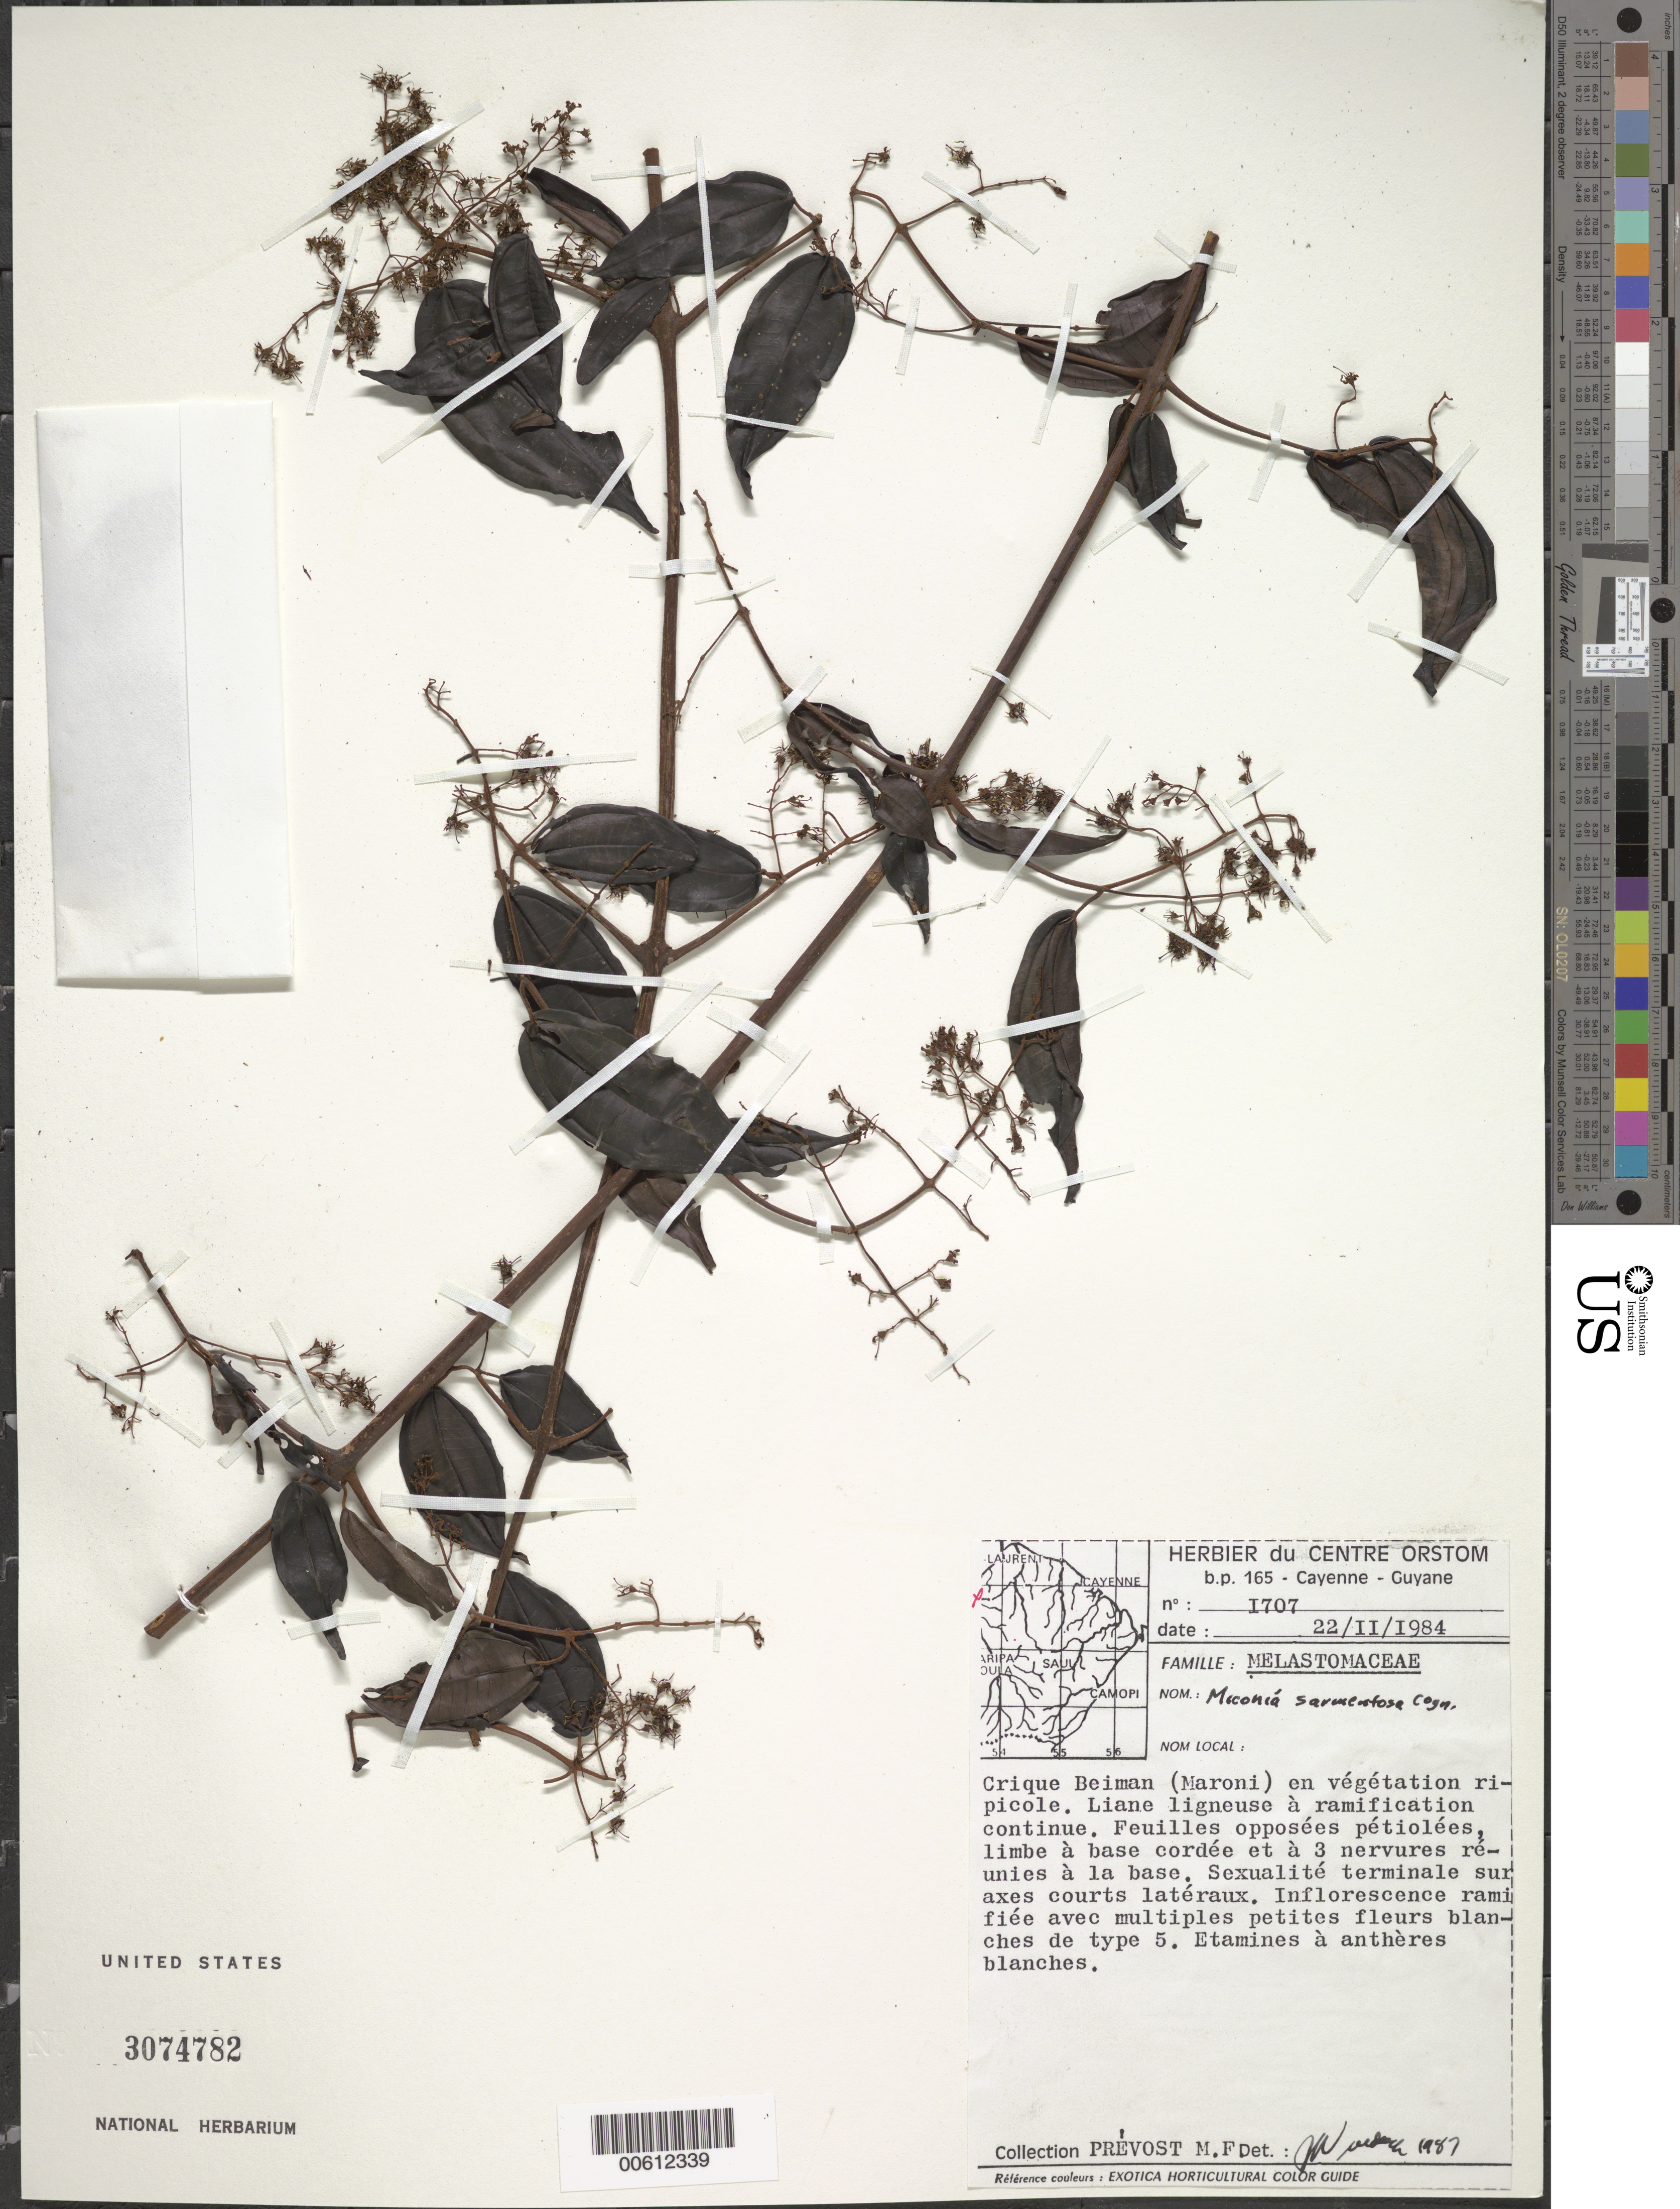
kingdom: Plantae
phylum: Tracheophyta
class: Magnoliopsida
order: Myrtales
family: Melastomataceae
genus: Miconia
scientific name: Miconia sarmentosa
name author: Cogn.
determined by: Wurdack, John J., (US), US (UNITED STATES)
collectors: M.-F. Prévost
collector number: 1707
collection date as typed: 22-Feb-84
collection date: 1984-02-22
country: French Guiana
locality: Crique Beiman (affl. Maroni R.)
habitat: Vegetation ripicole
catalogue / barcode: US 3074782